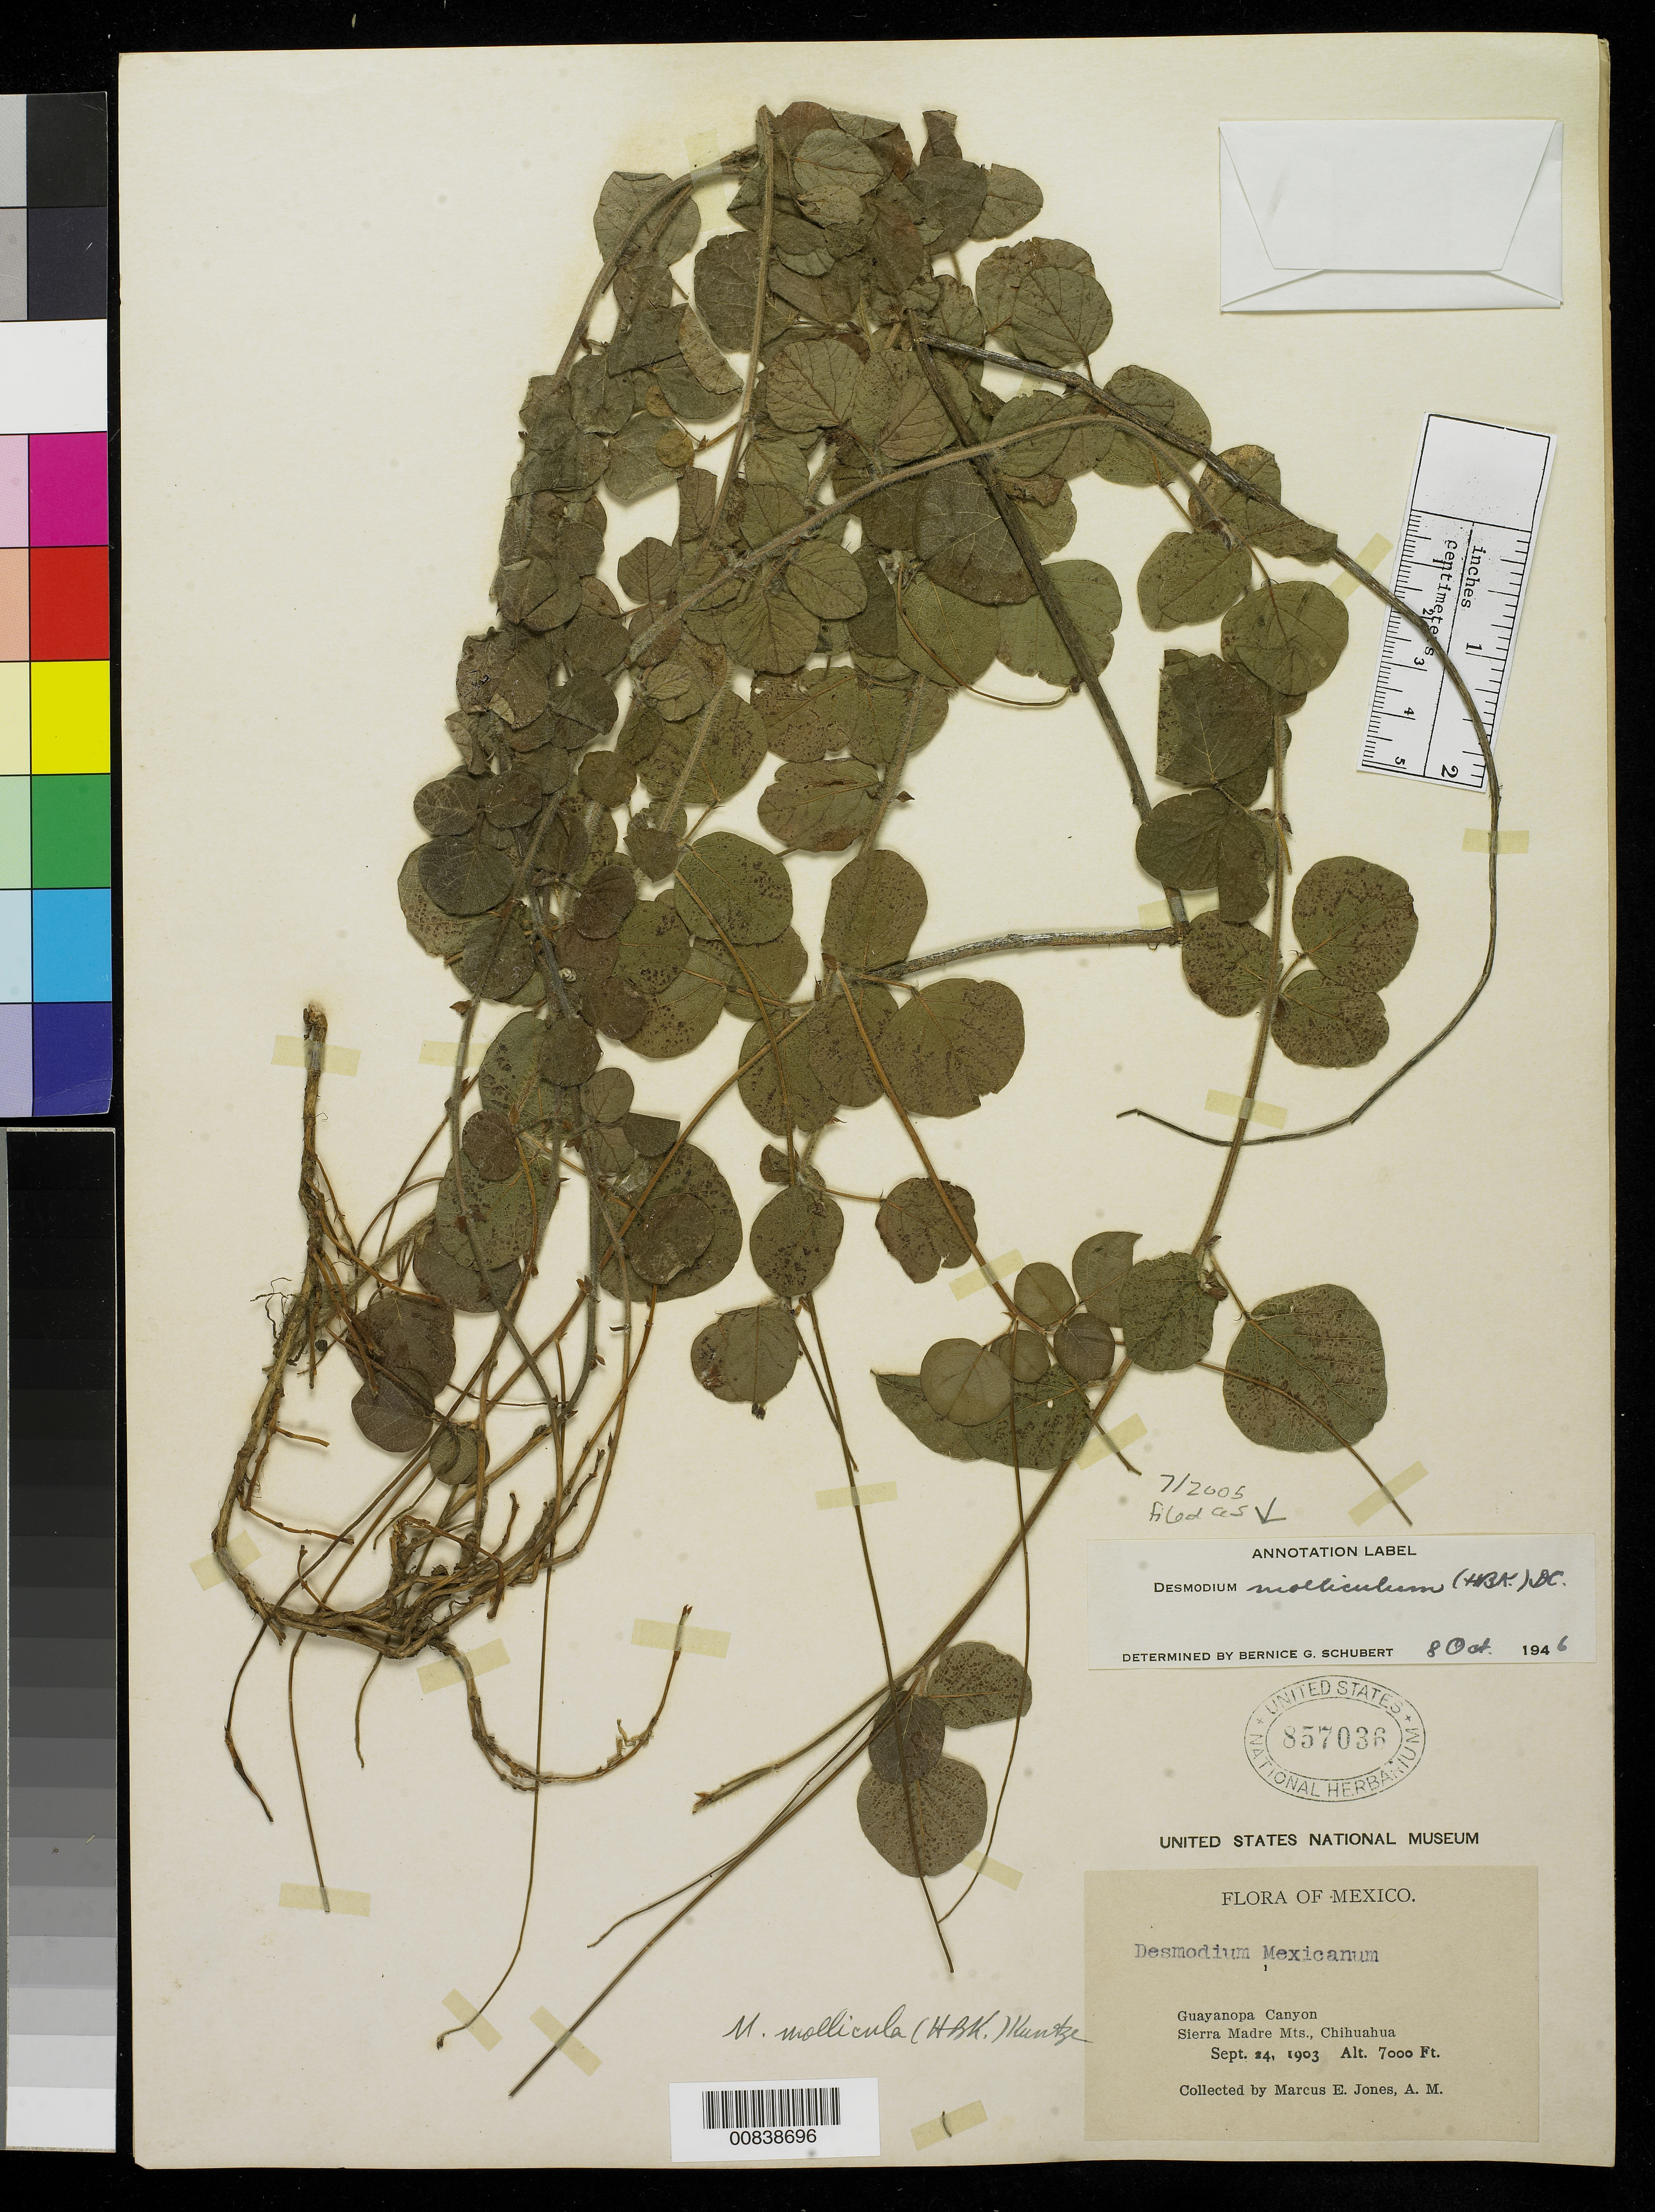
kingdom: Plantae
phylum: Tracheophyta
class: Magnoliopsida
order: Fabales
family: Fabaceae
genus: Desmodium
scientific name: Desmodium molliculum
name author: (Kunth) DC.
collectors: M. E. Jones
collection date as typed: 24 Sep 1903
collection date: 1903-09-24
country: Mexico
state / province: Chihuahua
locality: Guayanopa Canyon, Sierra Madre Mts., Chihuahua.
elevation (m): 2134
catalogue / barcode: US 857036